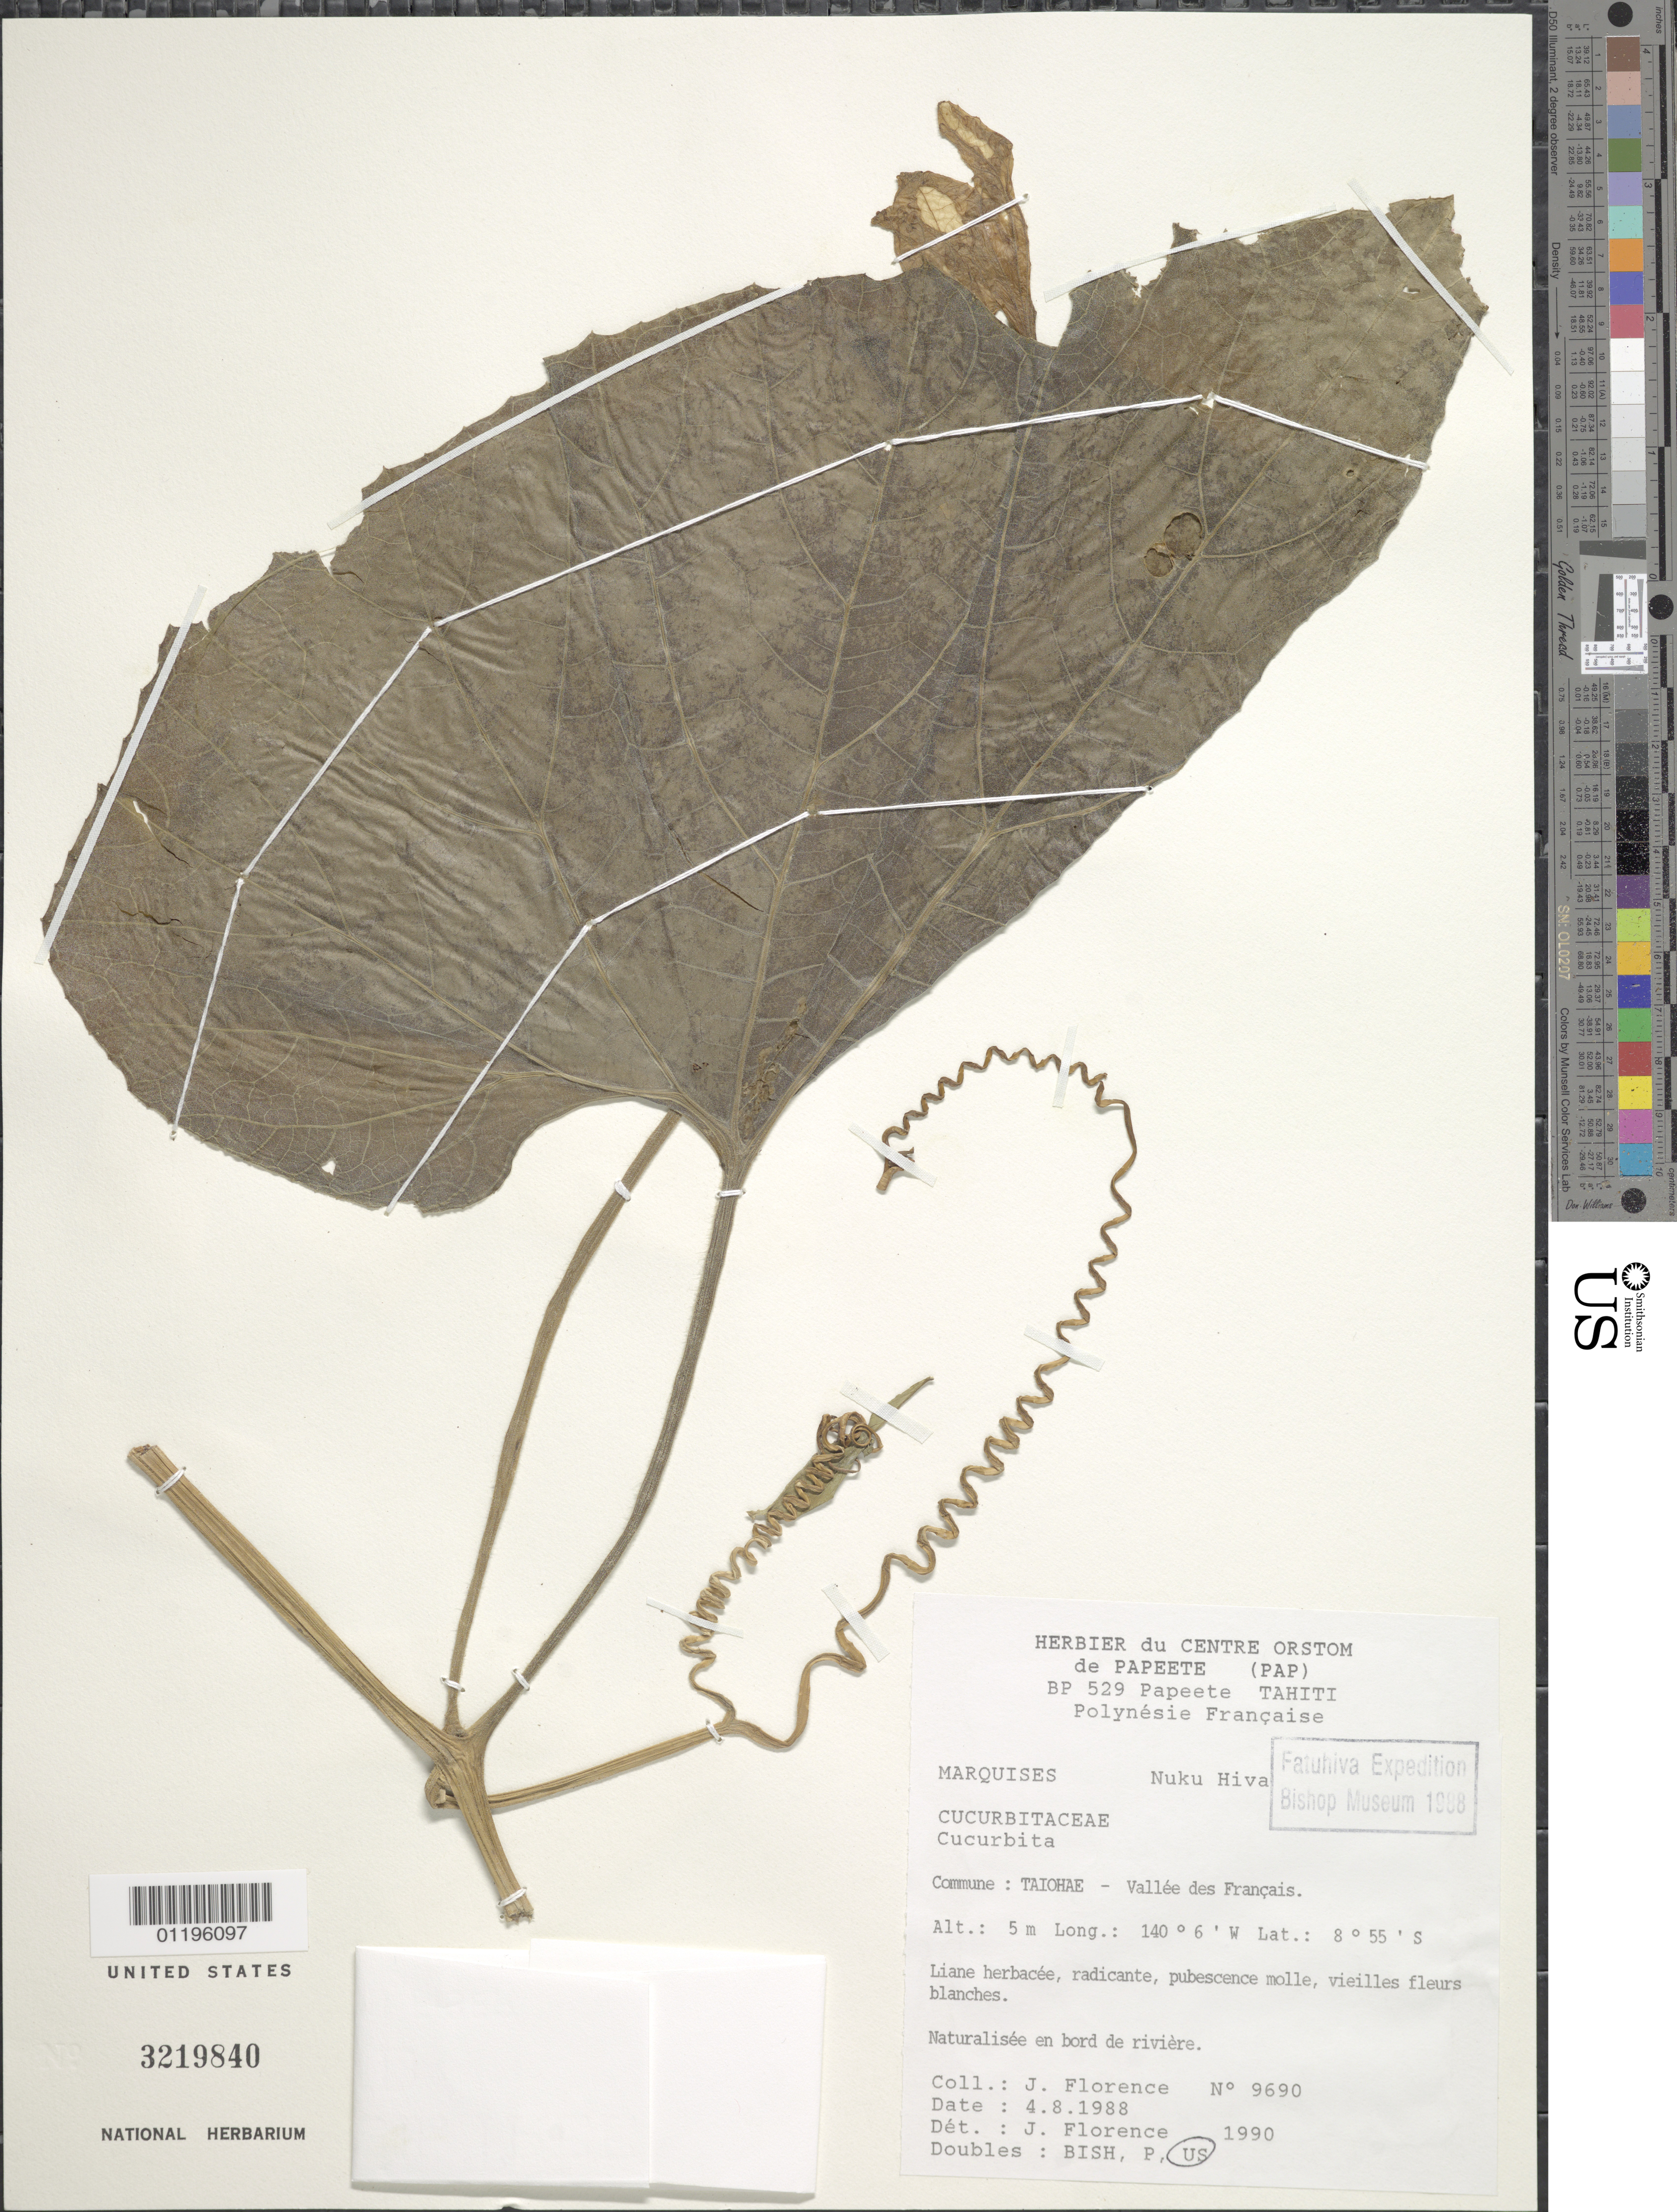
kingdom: Plantae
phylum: Tracheophyta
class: Magnoliopsida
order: Cucurbitales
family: Cucurbitaceae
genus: Cucurbita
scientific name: Cucurbita sp.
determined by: Florence, J.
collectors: J. Florence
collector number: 9690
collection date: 1988-08-04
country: French Polynesia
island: Nuku Hiva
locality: Taiohae, vallée des Français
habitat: Naturalisée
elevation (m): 5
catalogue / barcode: US 3219840